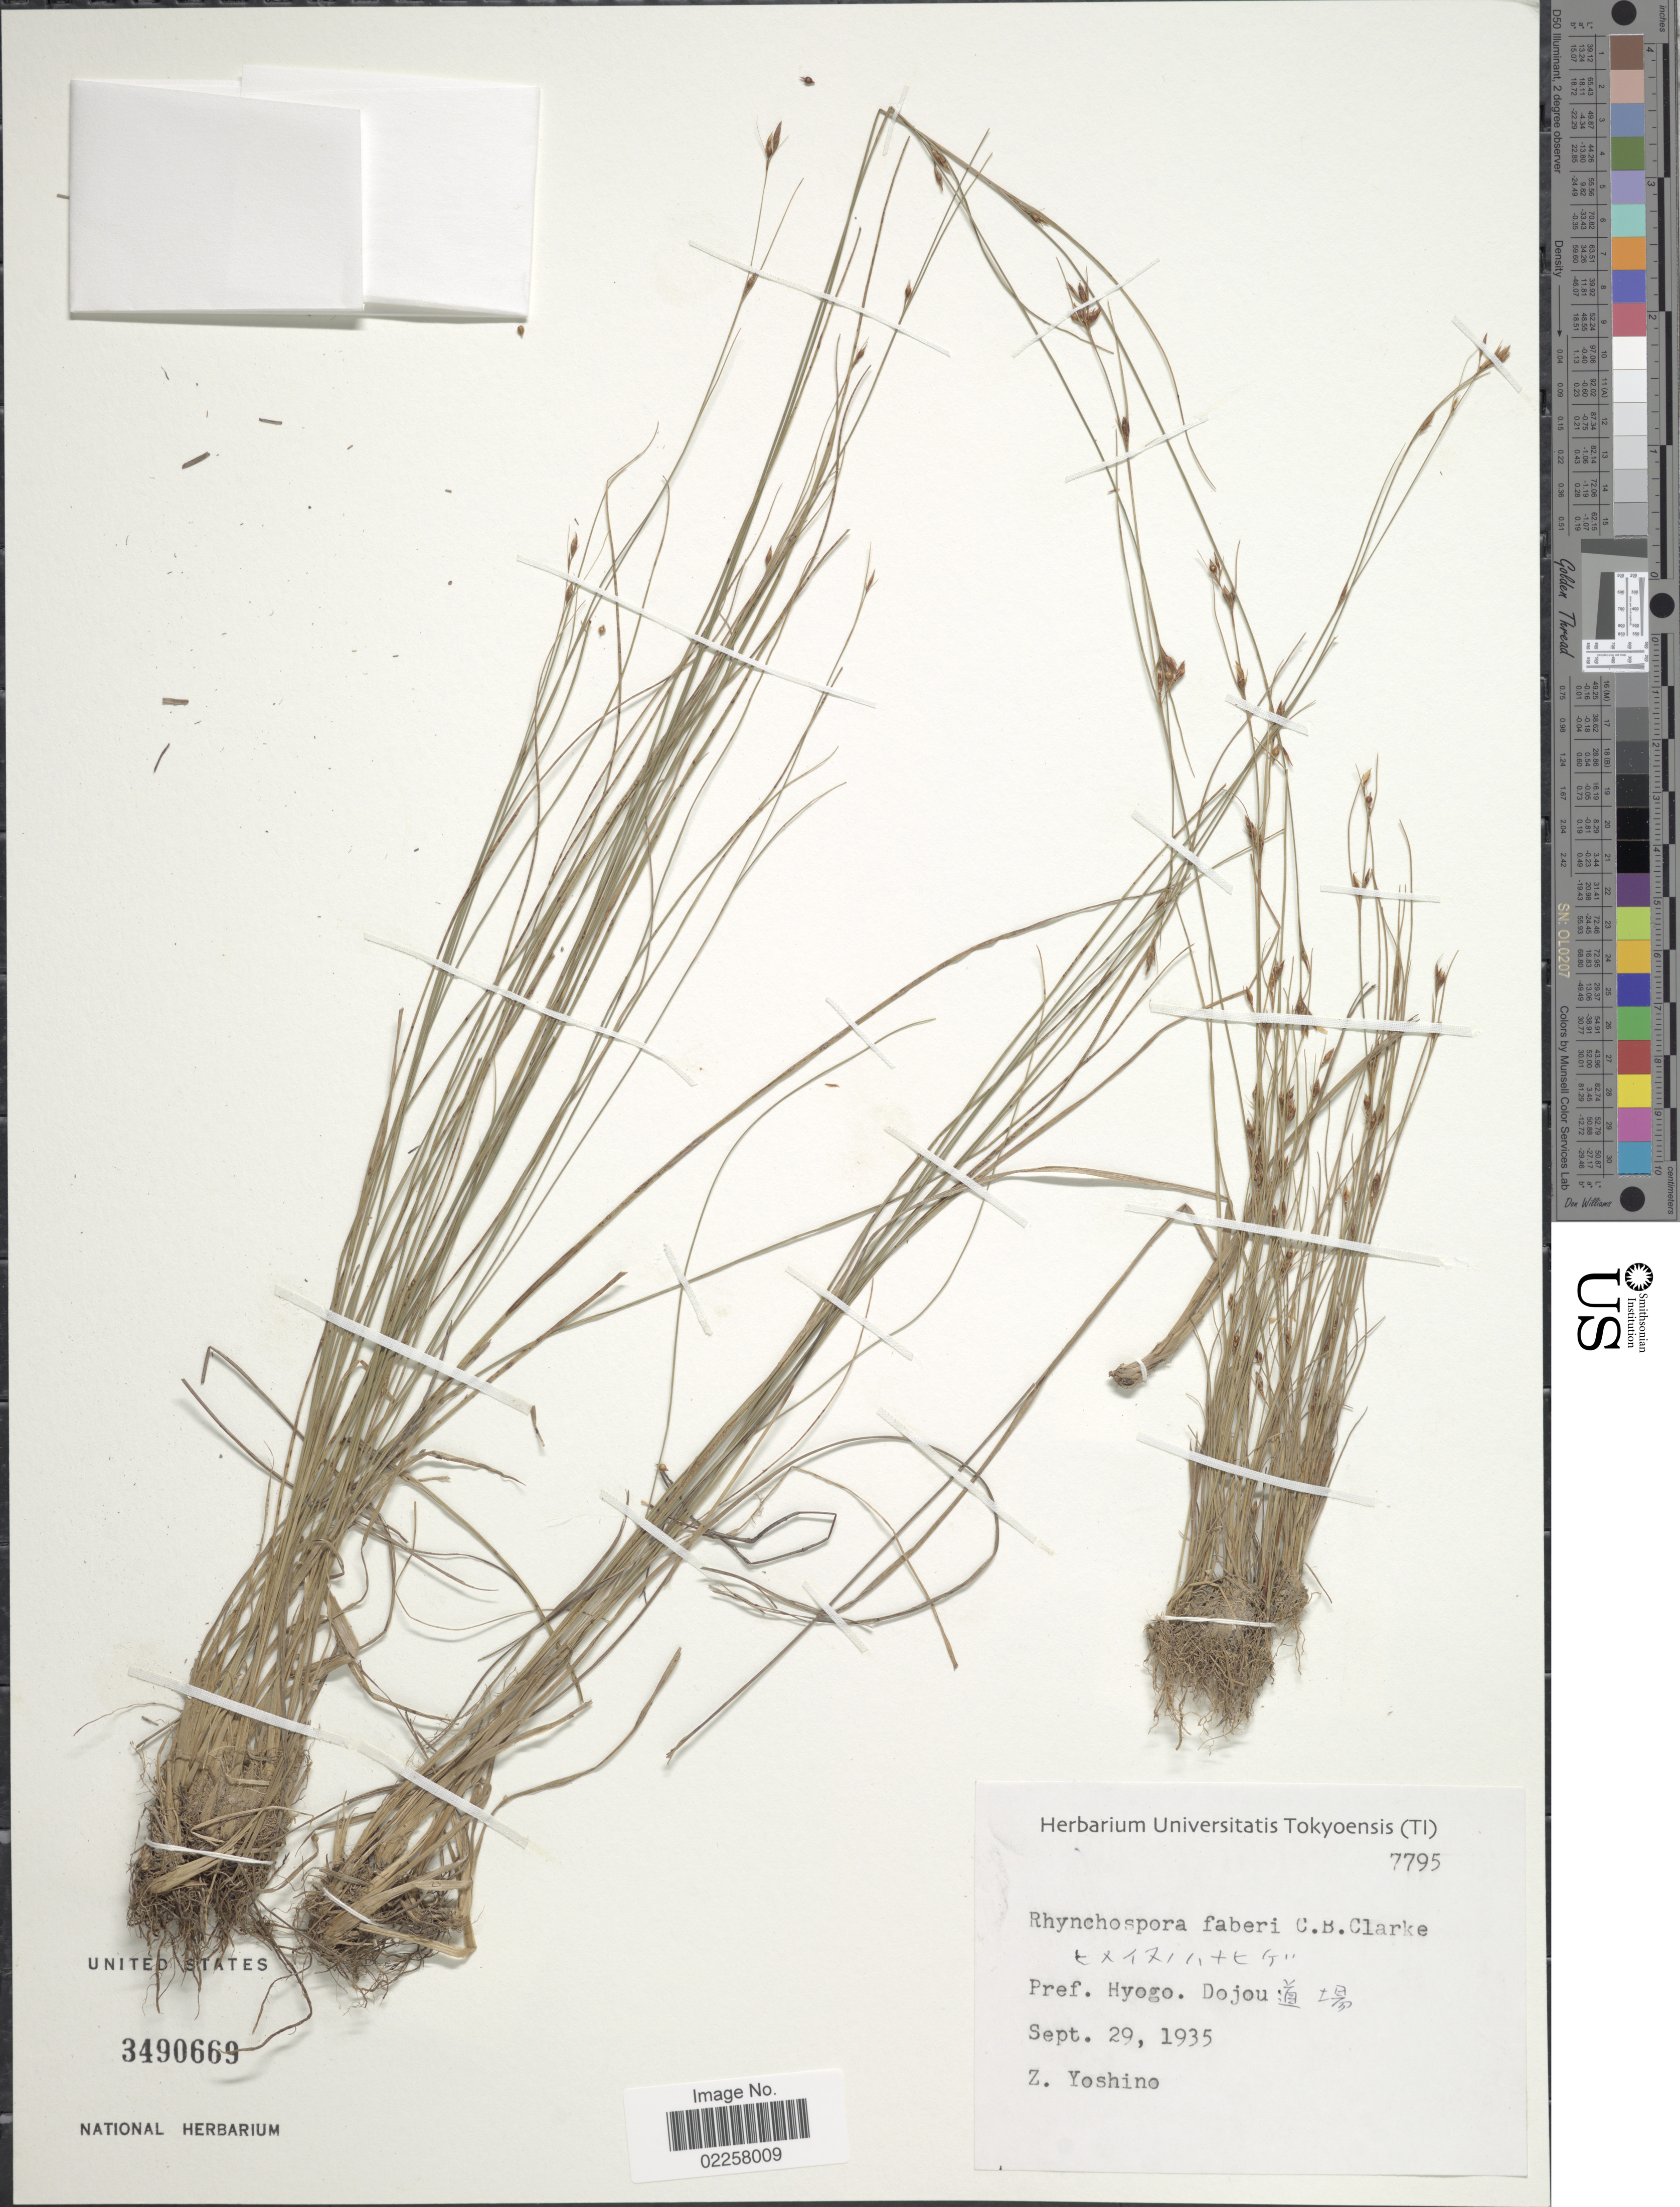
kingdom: Plantae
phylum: Tracheophyta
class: Liliopsida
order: Poales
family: Cyperaceae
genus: Rhynchospora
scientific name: Rhynchospora faberi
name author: C.B. Clarke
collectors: Z. Yoshino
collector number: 7795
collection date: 1935-09-29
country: Japan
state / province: Hyogo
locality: Pref. Hyogo. Dojou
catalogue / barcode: US 3490669